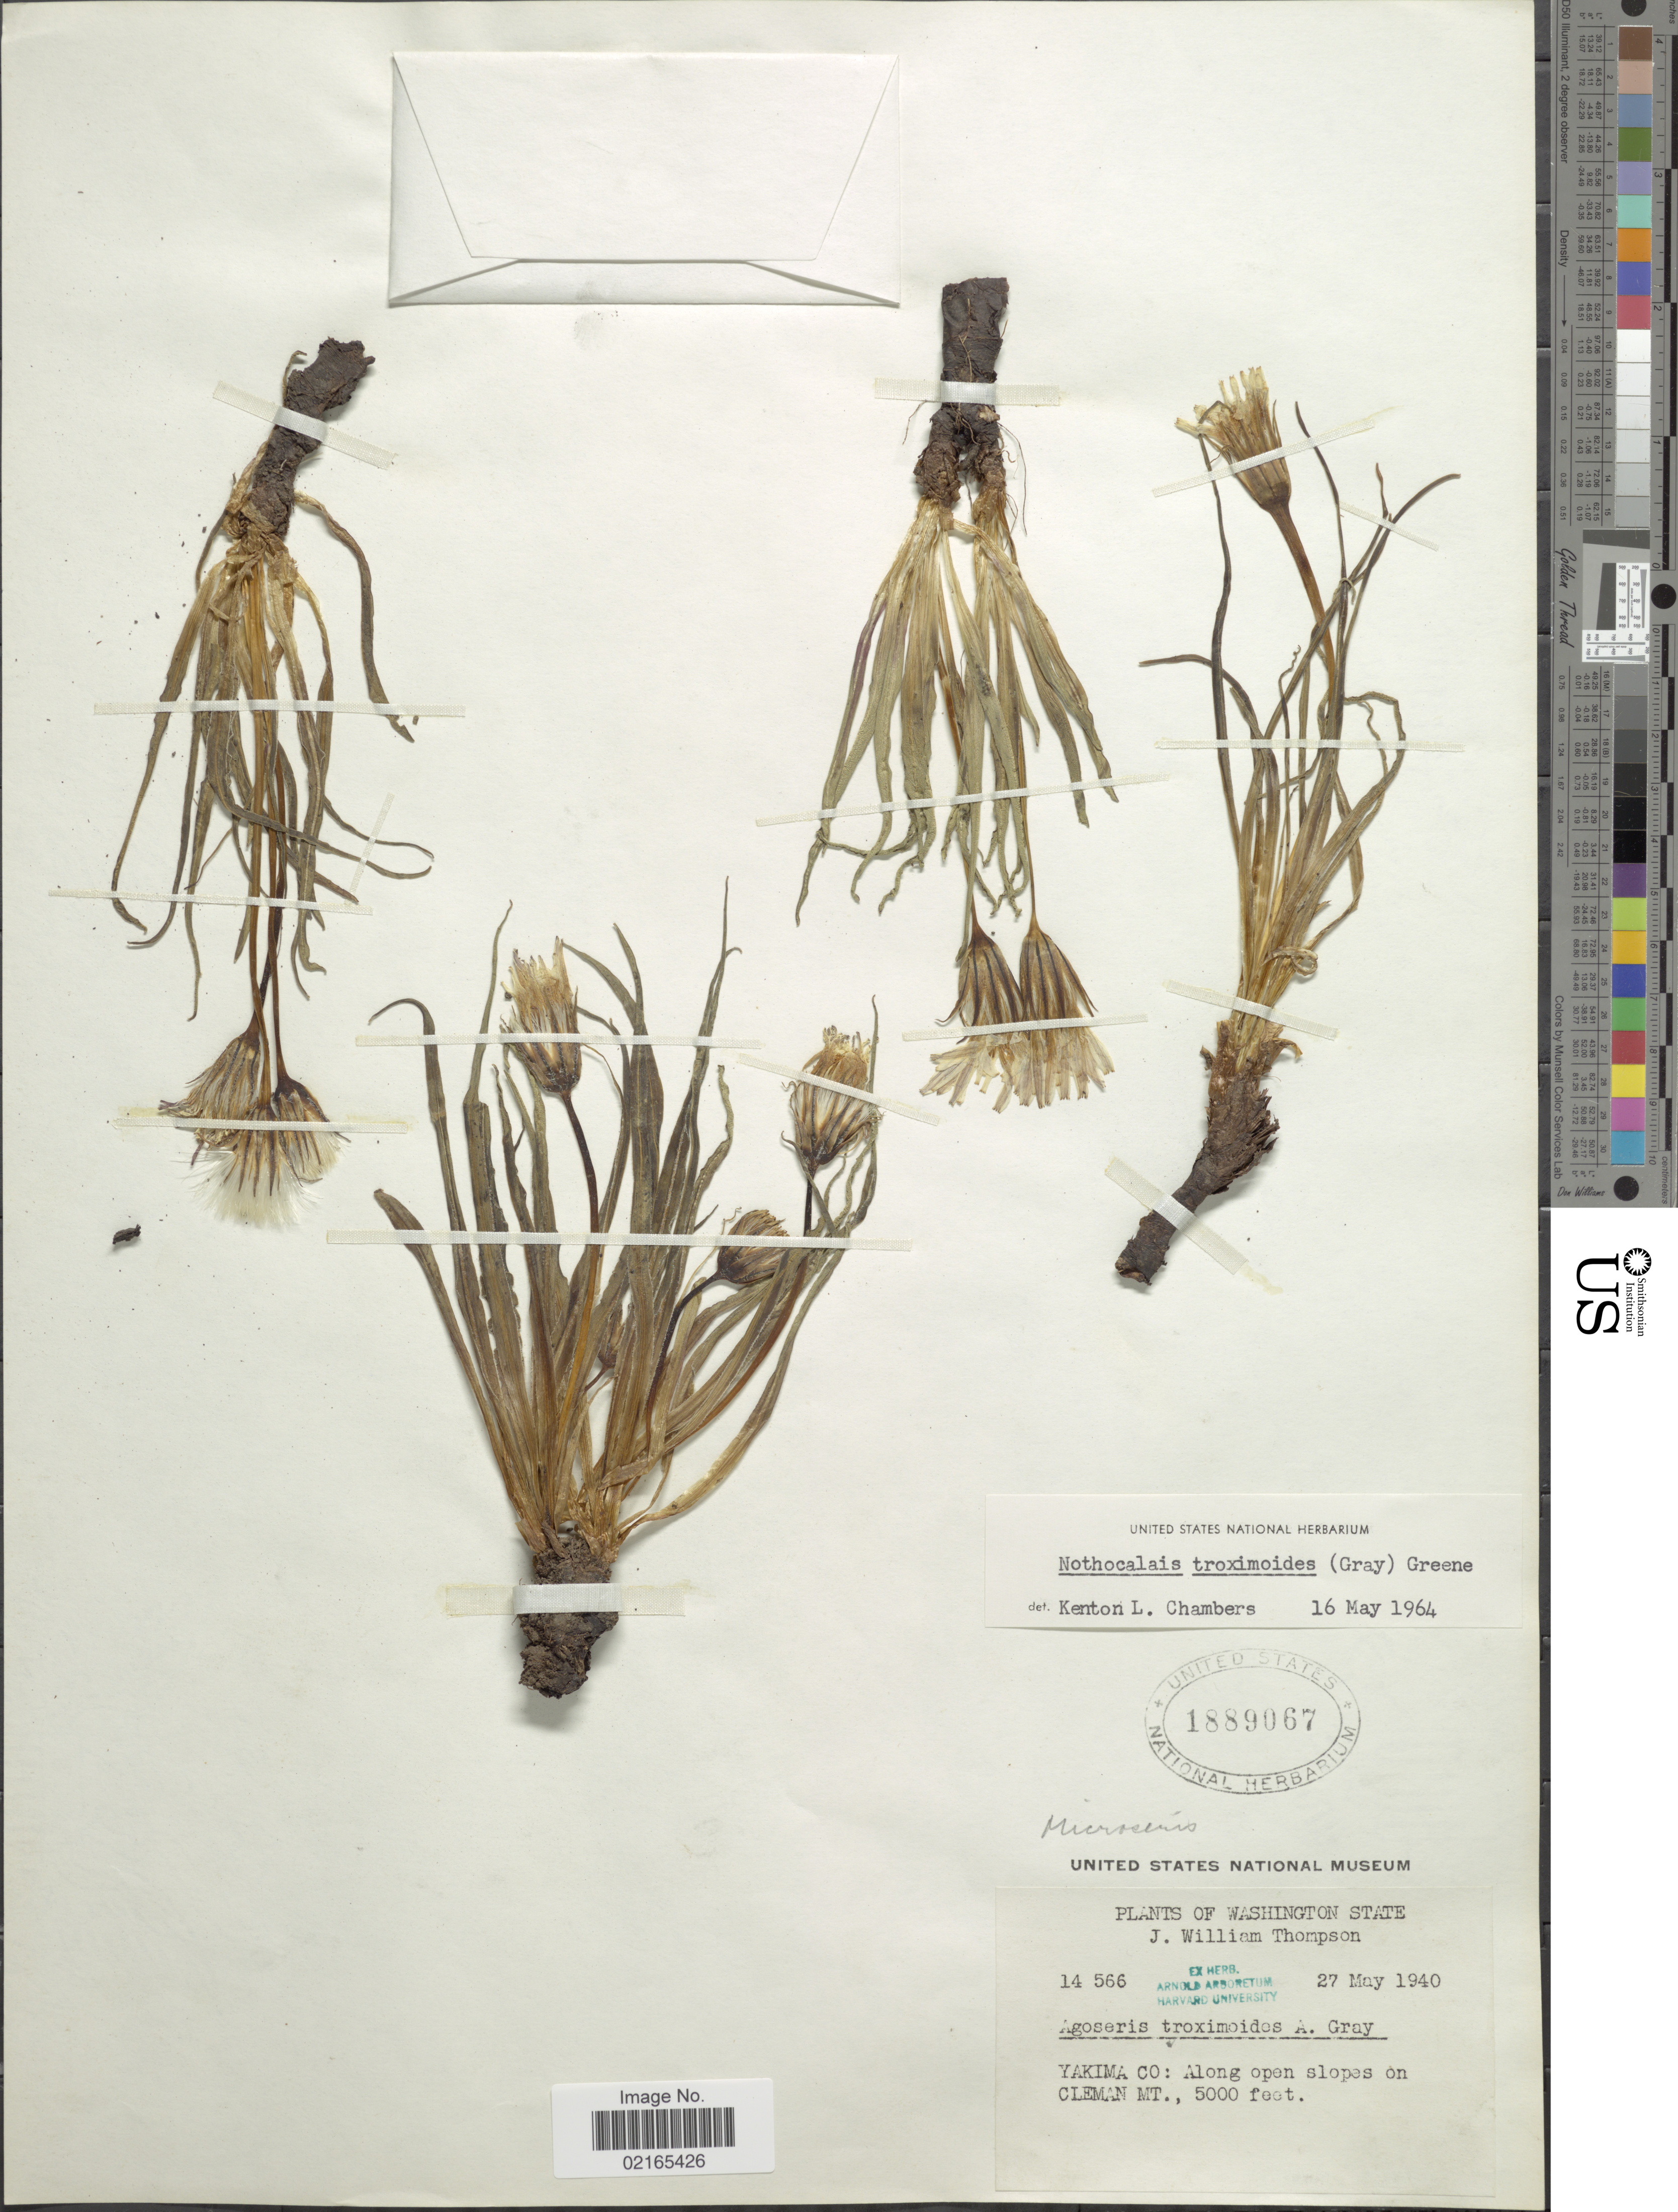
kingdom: Plantae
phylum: Tracheophyta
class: Magnoliopsida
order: Asterales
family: Asteraceae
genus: Nothocalais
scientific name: Nothocalais troximoides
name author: (A. Gray) Greene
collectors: J. W. Thompson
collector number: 14566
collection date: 1940-05-27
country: United States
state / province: Washington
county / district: Yakima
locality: Yakima Co: along slopes on Clement Mt.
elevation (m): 1524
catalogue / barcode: US 1889067